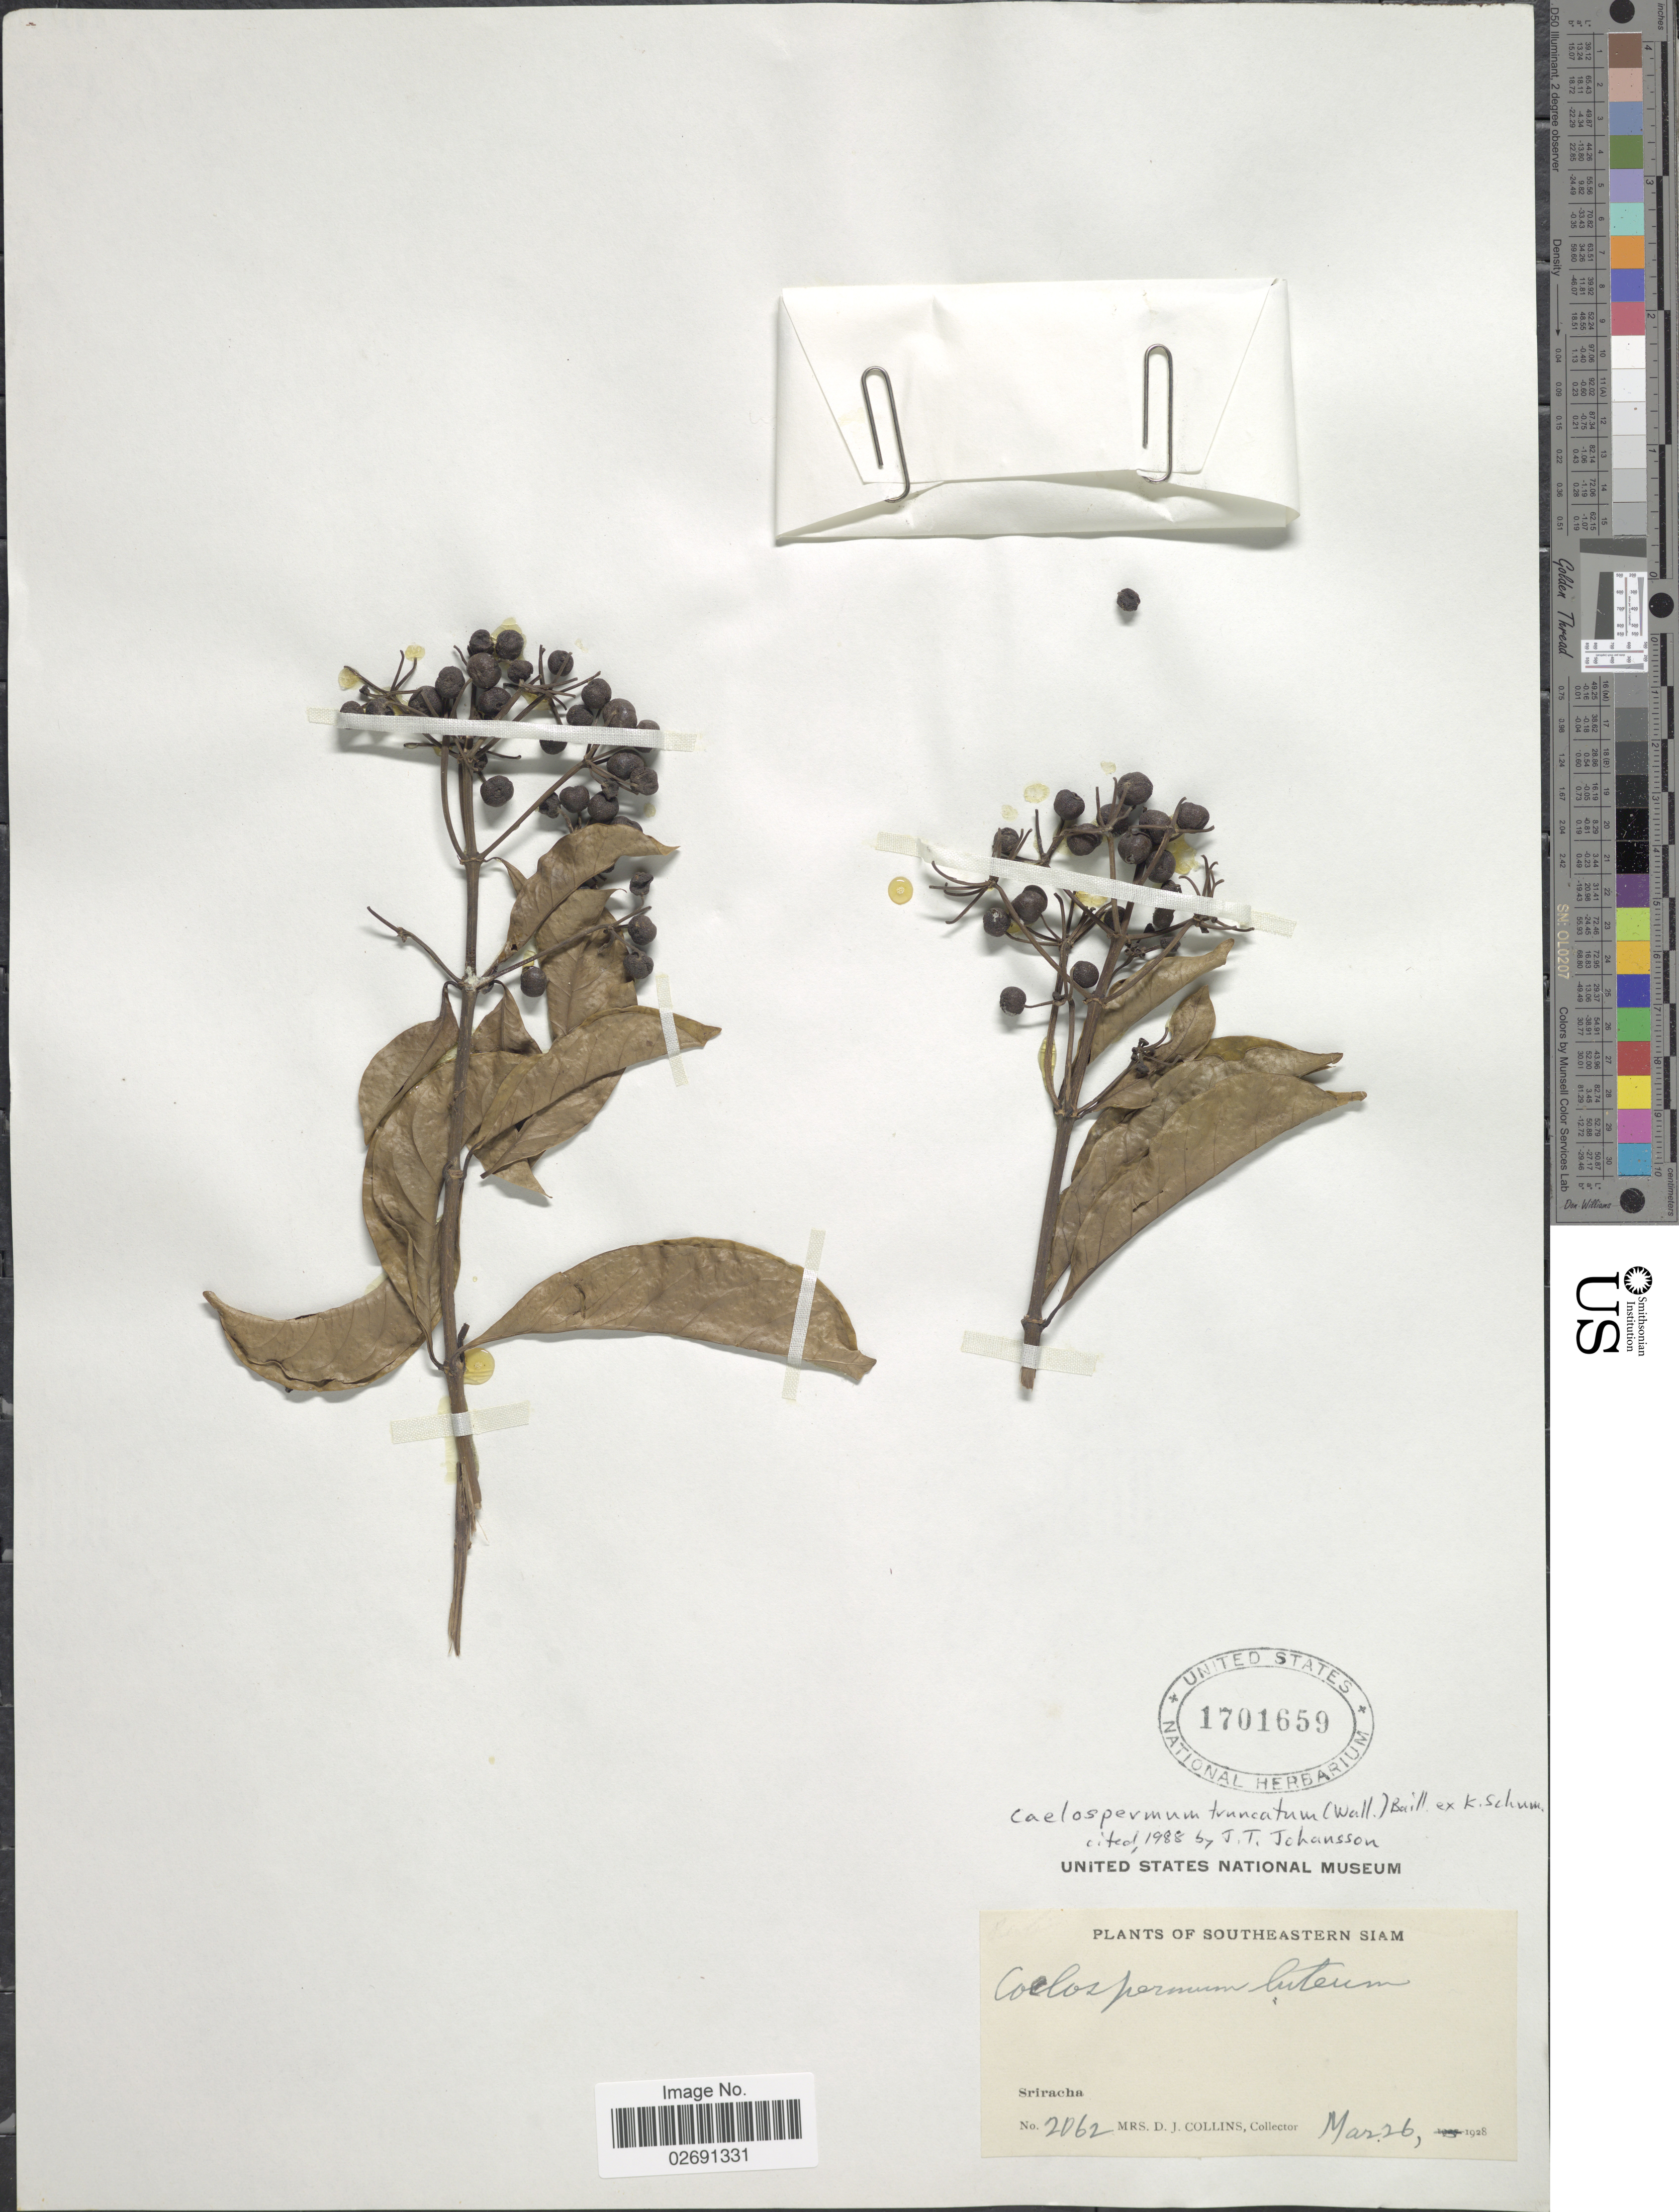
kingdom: Plantae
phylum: Tracheophyta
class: Magnoliopsida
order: Gentianales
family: Rubiaceae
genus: Coelospermum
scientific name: Coelospermum truncatum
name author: (Wall.) Baill. ex K. Schum.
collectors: Mrs. D. J. Collins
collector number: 2062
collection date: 1928-03-26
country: Thailand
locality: Southeastern Siam, Sriracha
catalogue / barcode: US 1701659